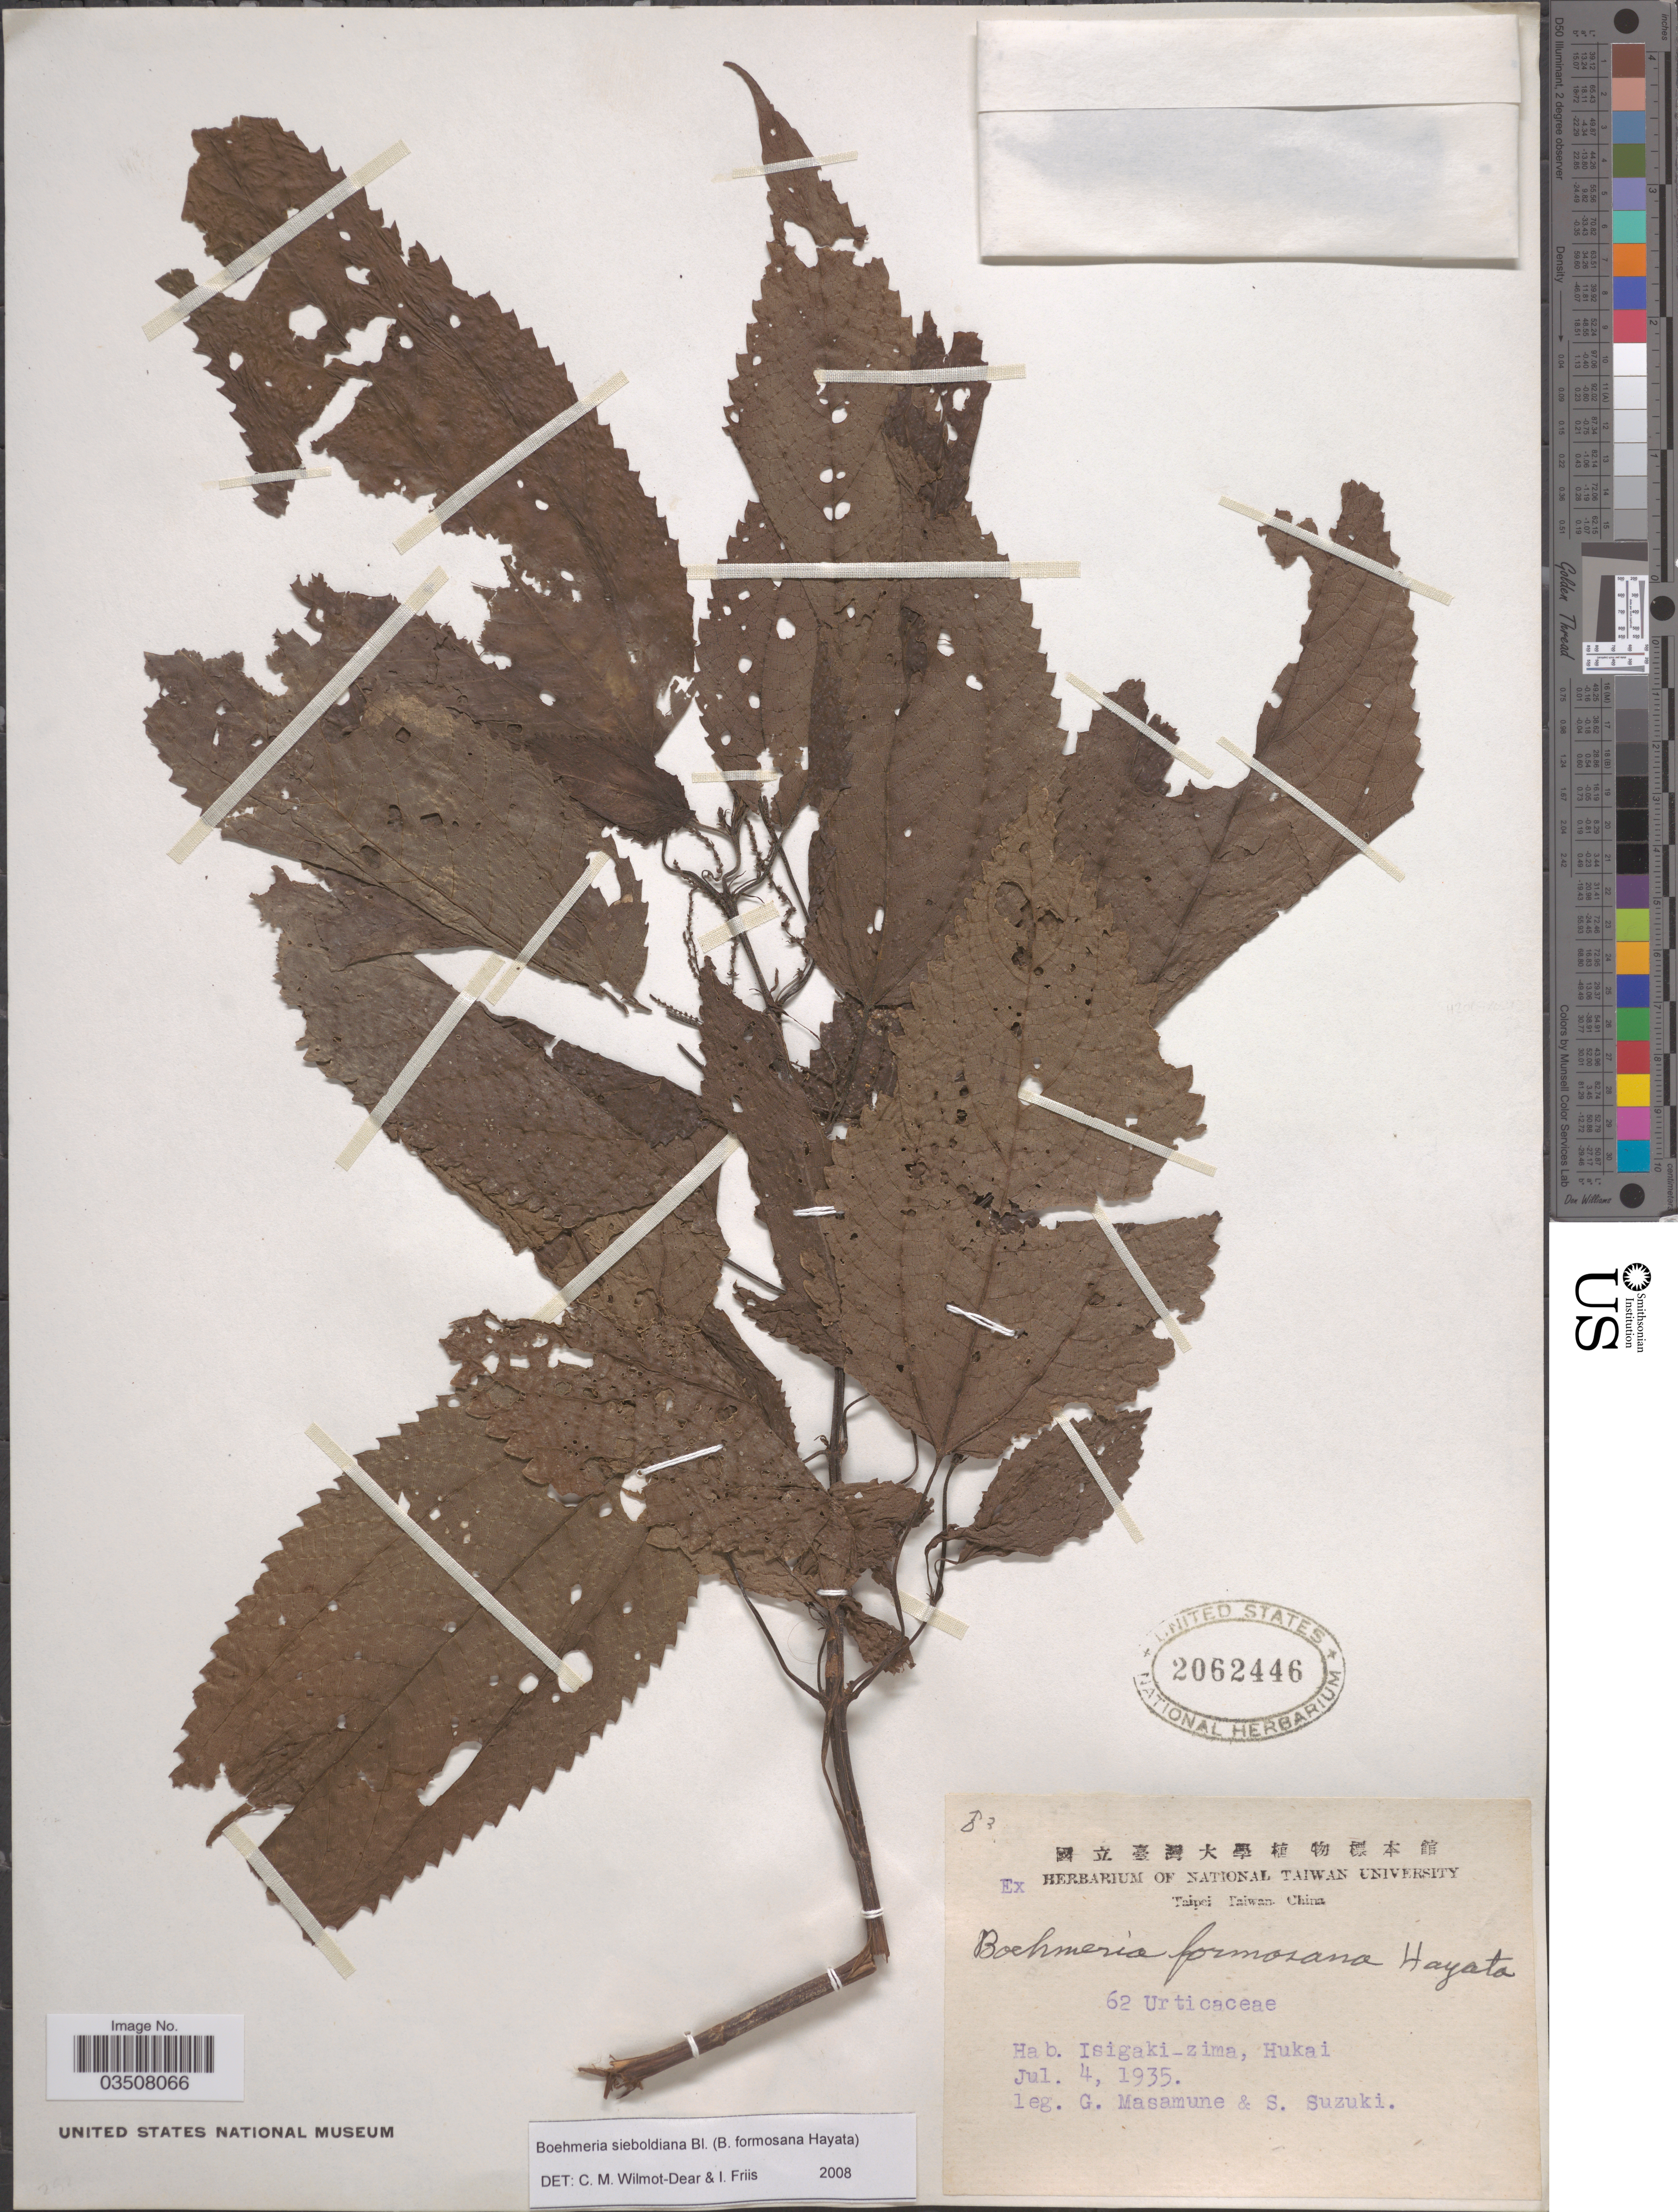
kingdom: Plantae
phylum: Tracheophyta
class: Magnoliopsida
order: Rosales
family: Urticaceae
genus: Boehmeria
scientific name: Boehmeria sieboldiana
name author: Blume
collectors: G. Masamune & S. Suzuki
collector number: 62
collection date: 1935-07-04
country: Japan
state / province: Okinawa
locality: Isigaki-zima, Hukai.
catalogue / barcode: US 2062446